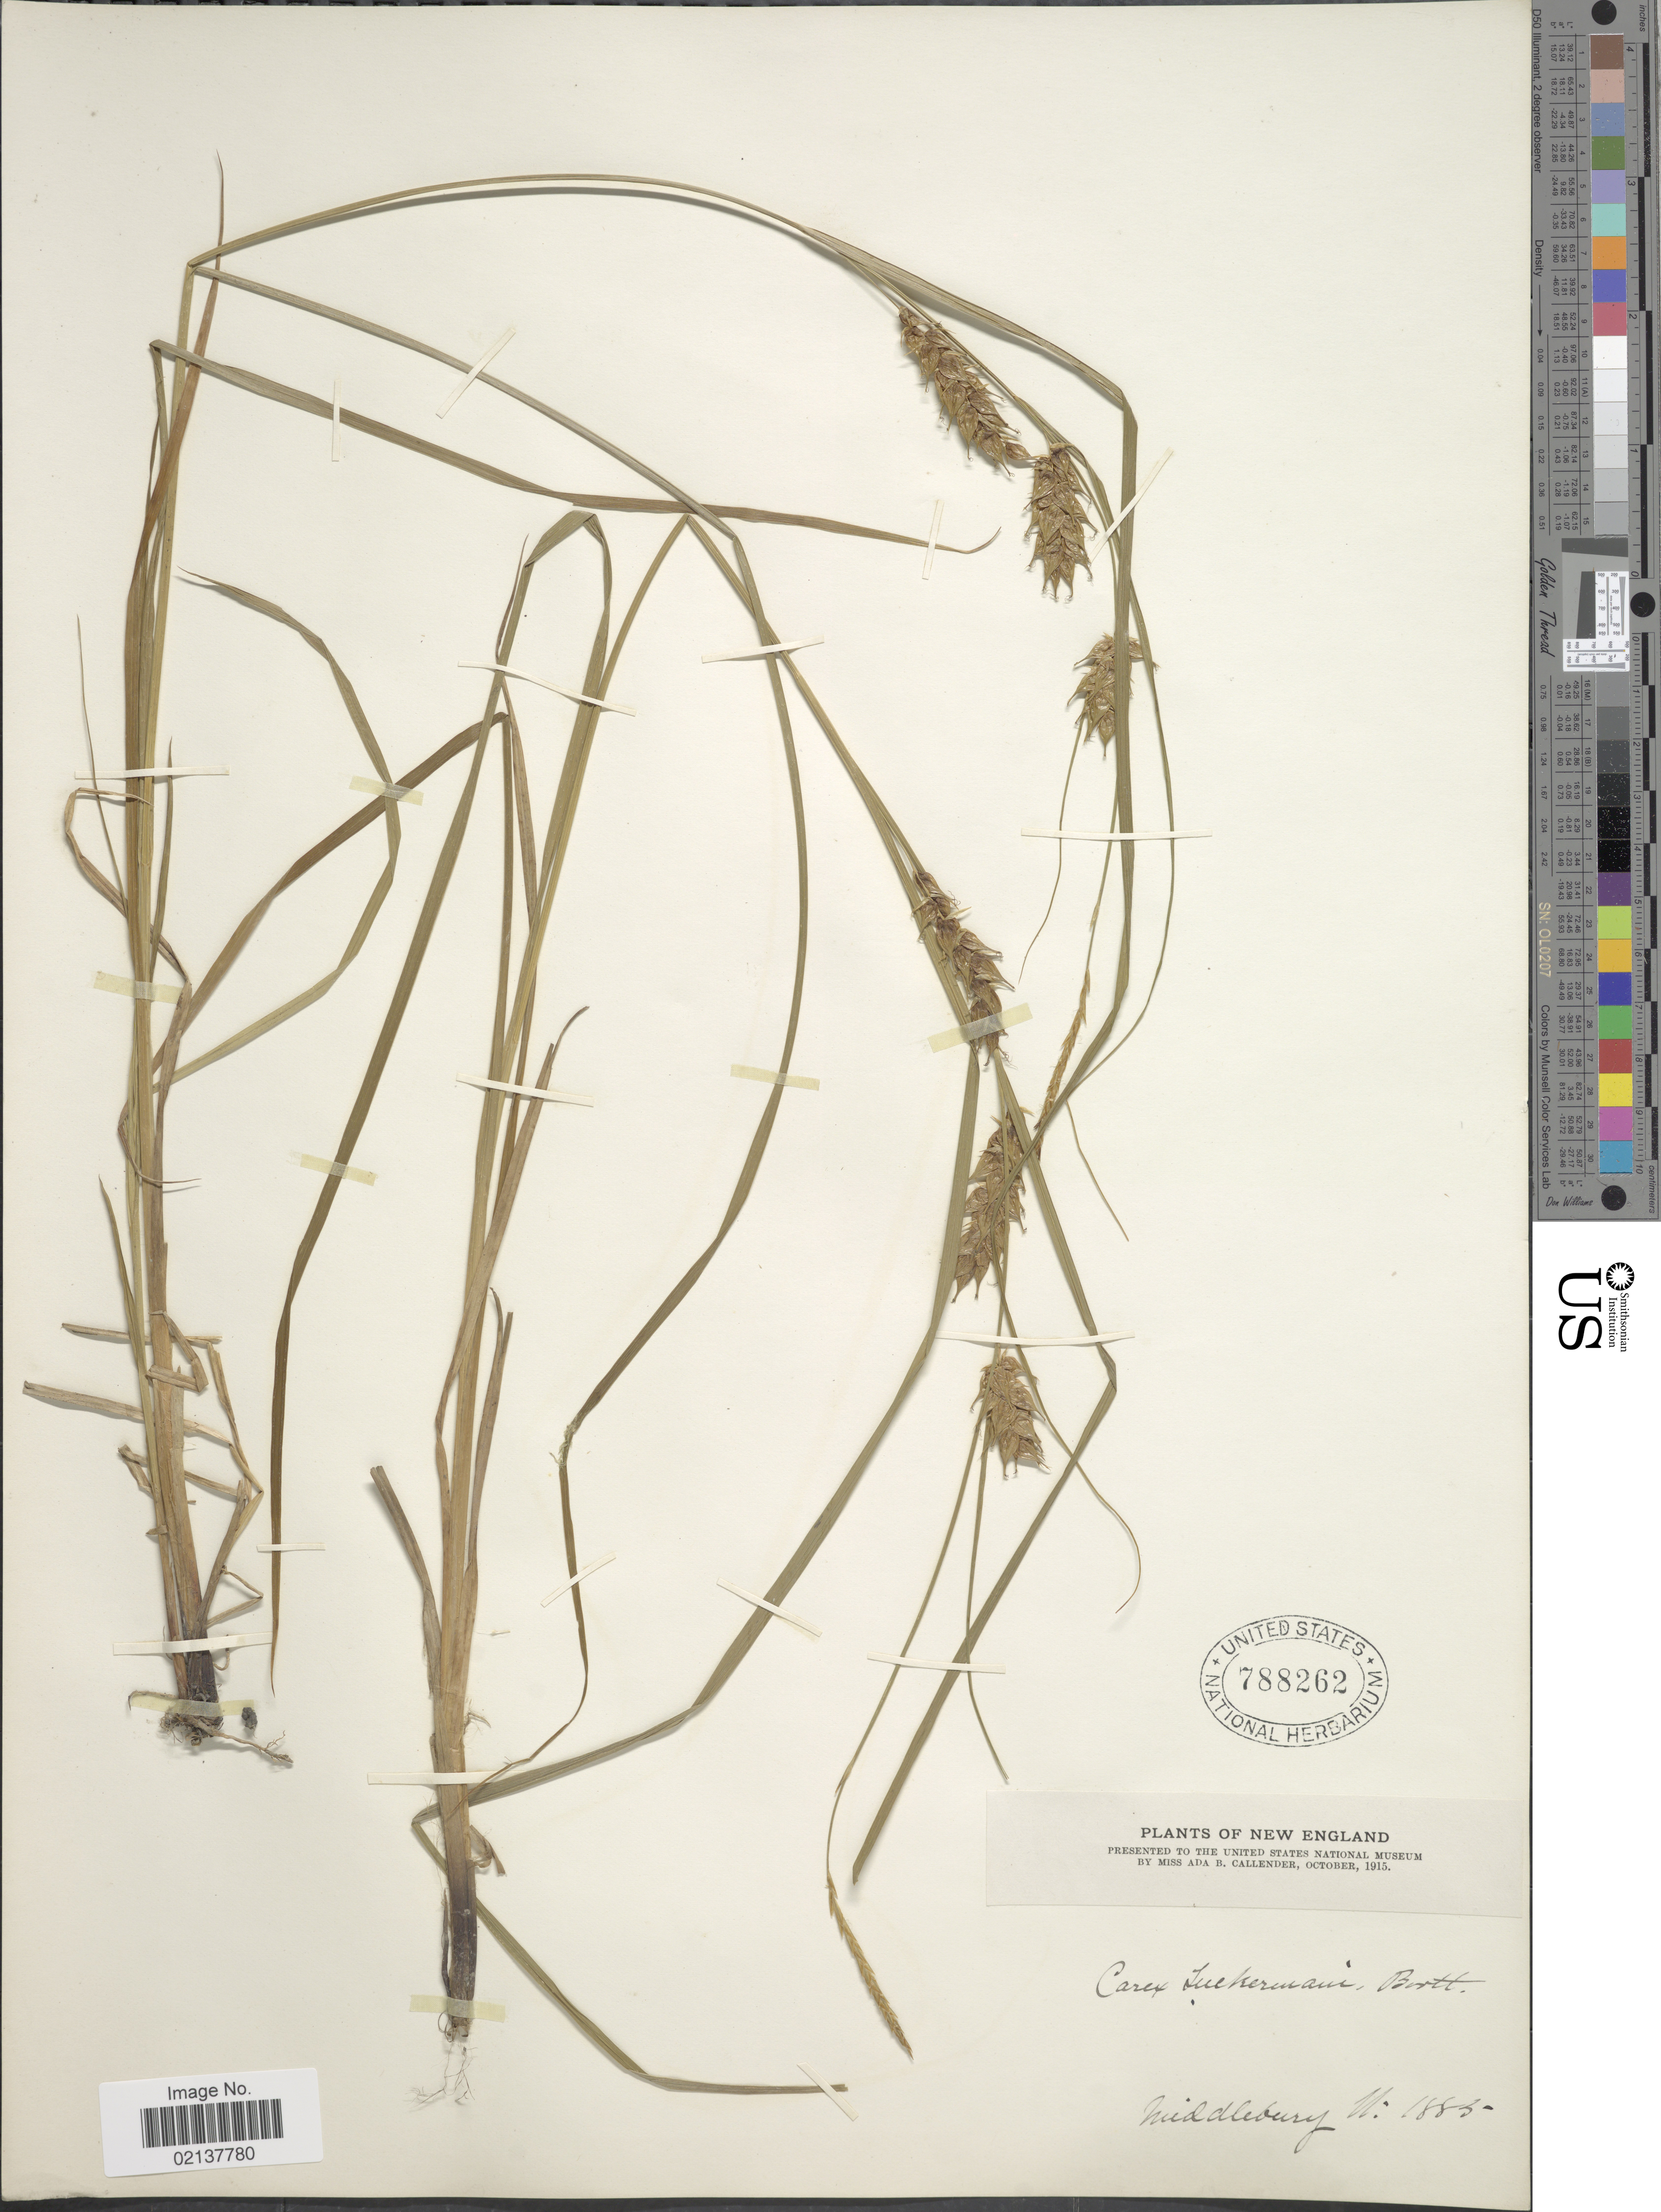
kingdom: Plantae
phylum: Tracheophyta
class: Liliopsida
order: Poales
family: Cyperaceae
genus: Carex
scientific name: Carex tuckermanii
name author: Boott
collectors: A. Callender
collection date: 1885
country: United States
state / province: Vermont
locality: New England, Middlebury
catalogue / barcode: US 788262